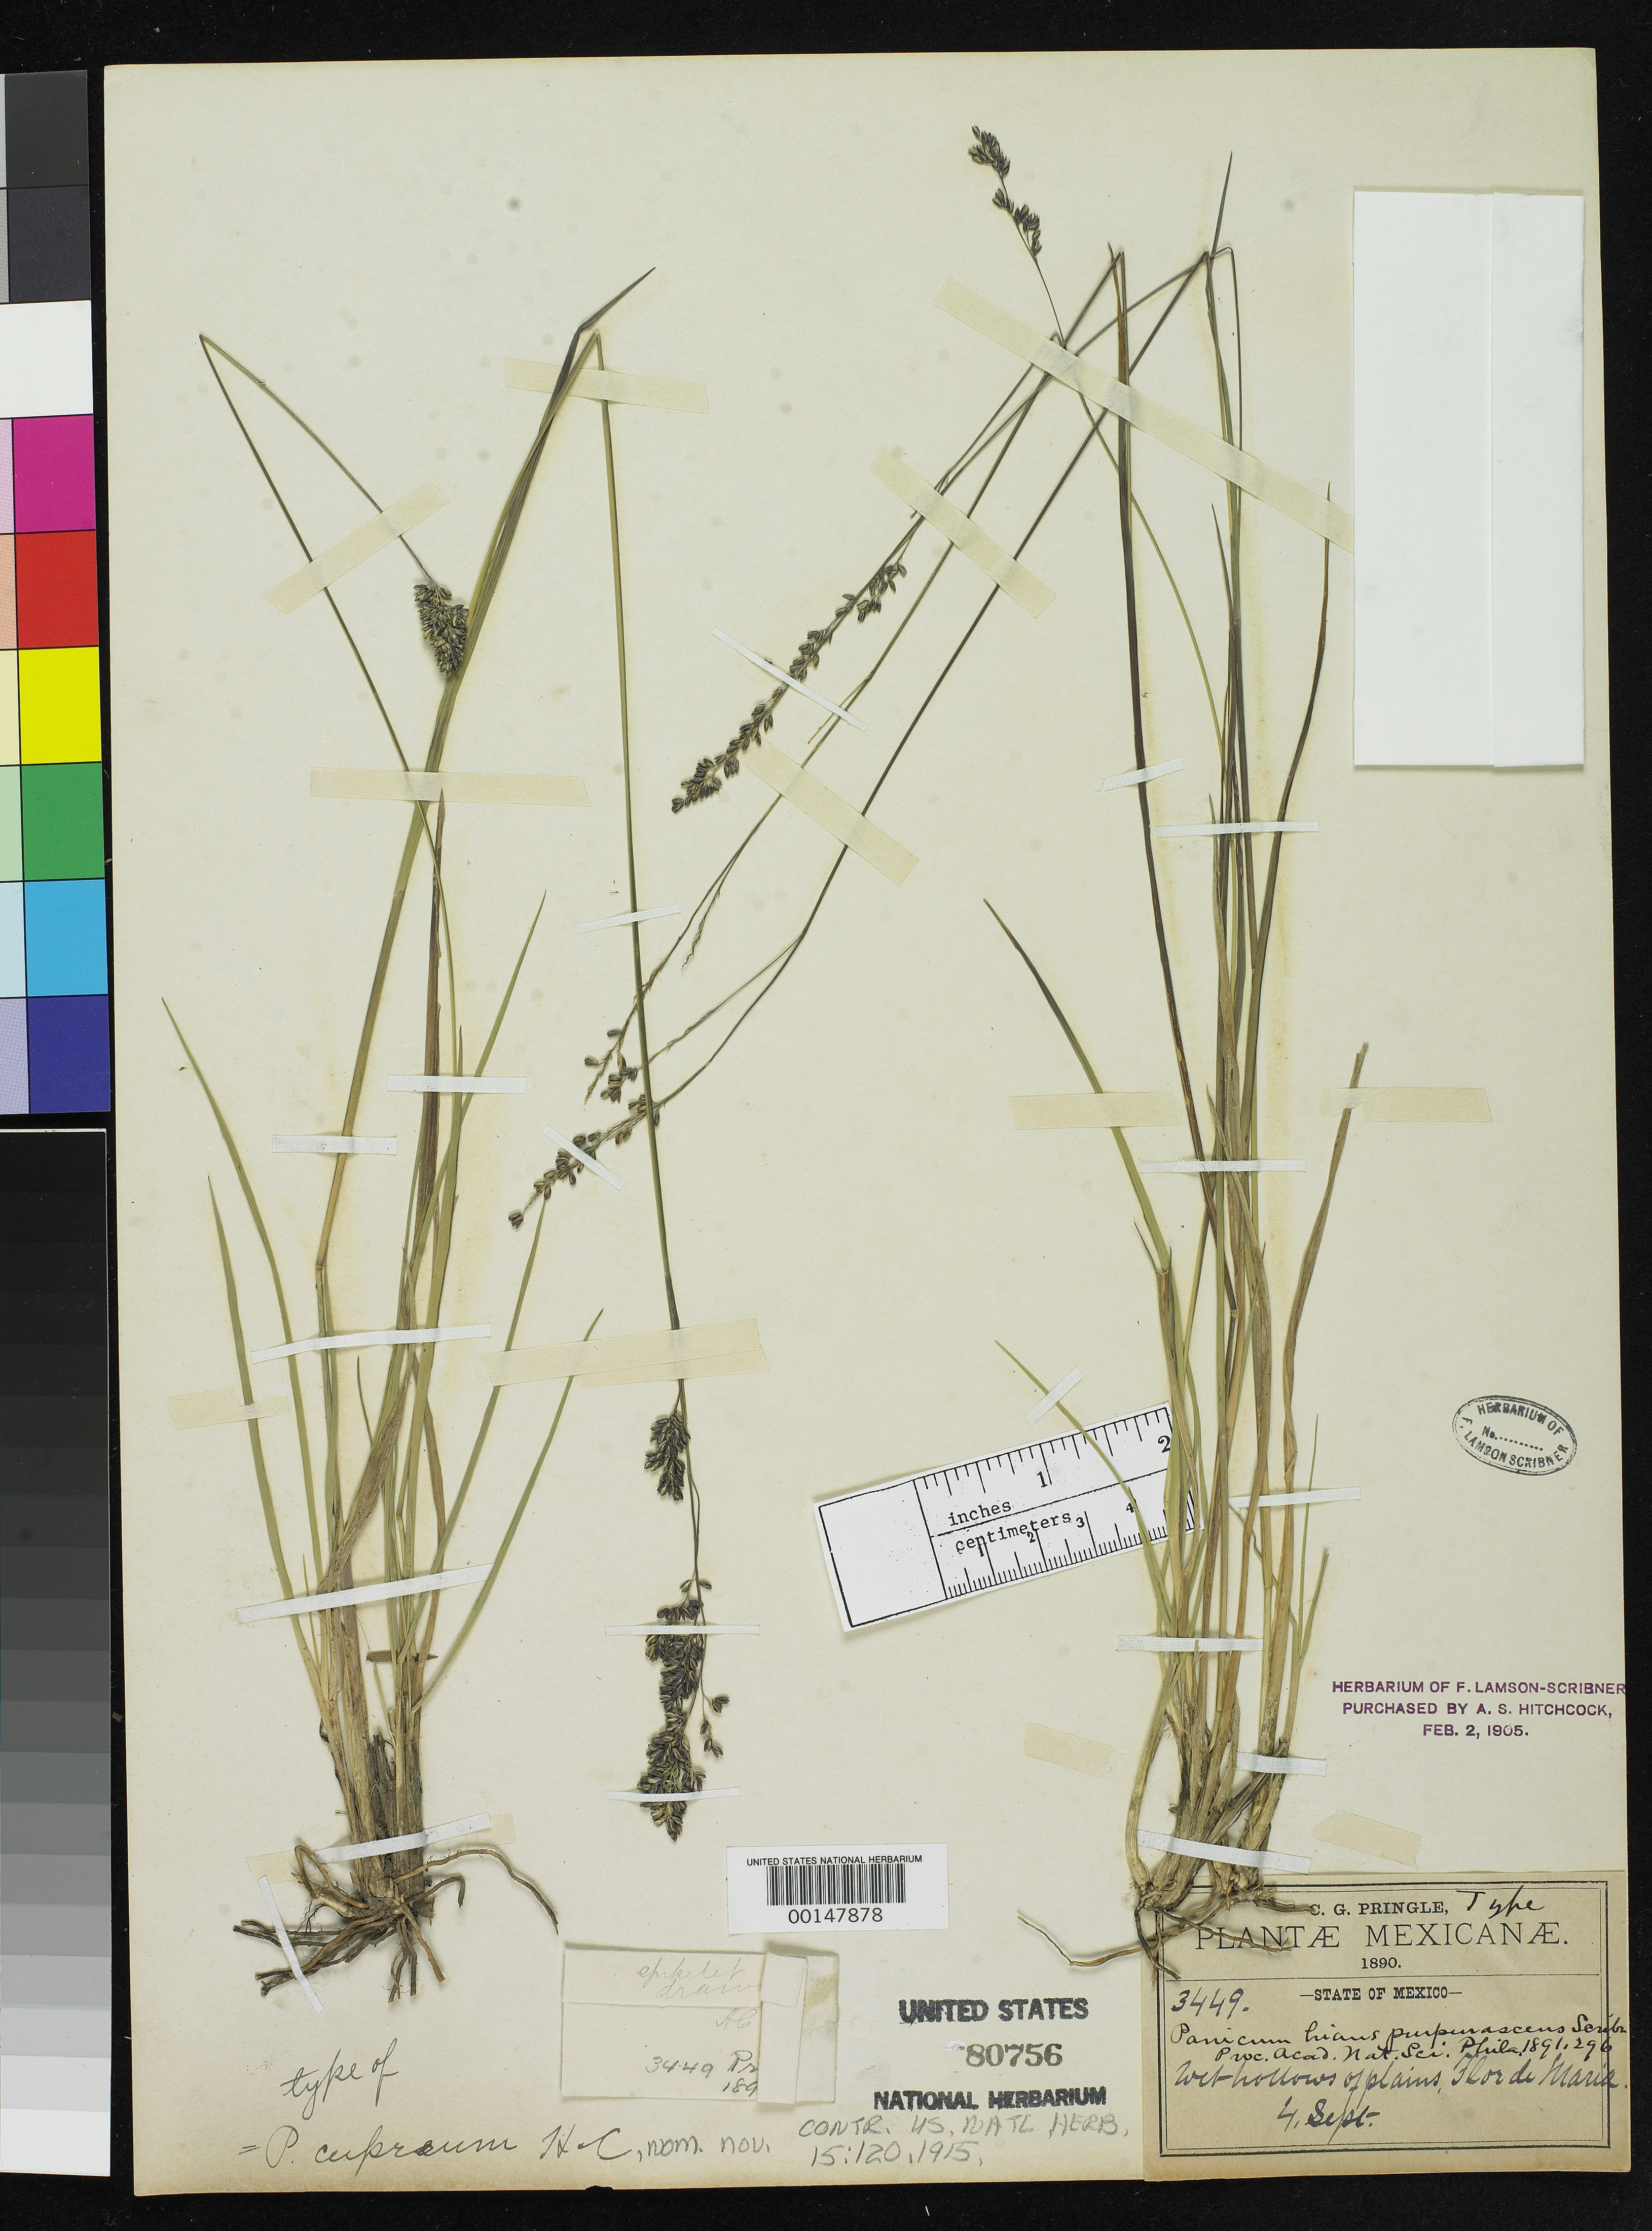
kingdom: Plantae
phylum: Tracheophyta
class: Liliopsida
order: Poales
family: Poaceae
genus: Panicum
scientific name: Panicum hians var. purpurascens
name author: Scribn.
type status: Holotype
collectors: C. G. Pringle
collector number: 3449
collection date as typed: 04 Sep 1890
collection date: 1890-09-04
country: Mexico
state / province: México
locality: Flor de Maria.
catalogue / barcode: US 80756